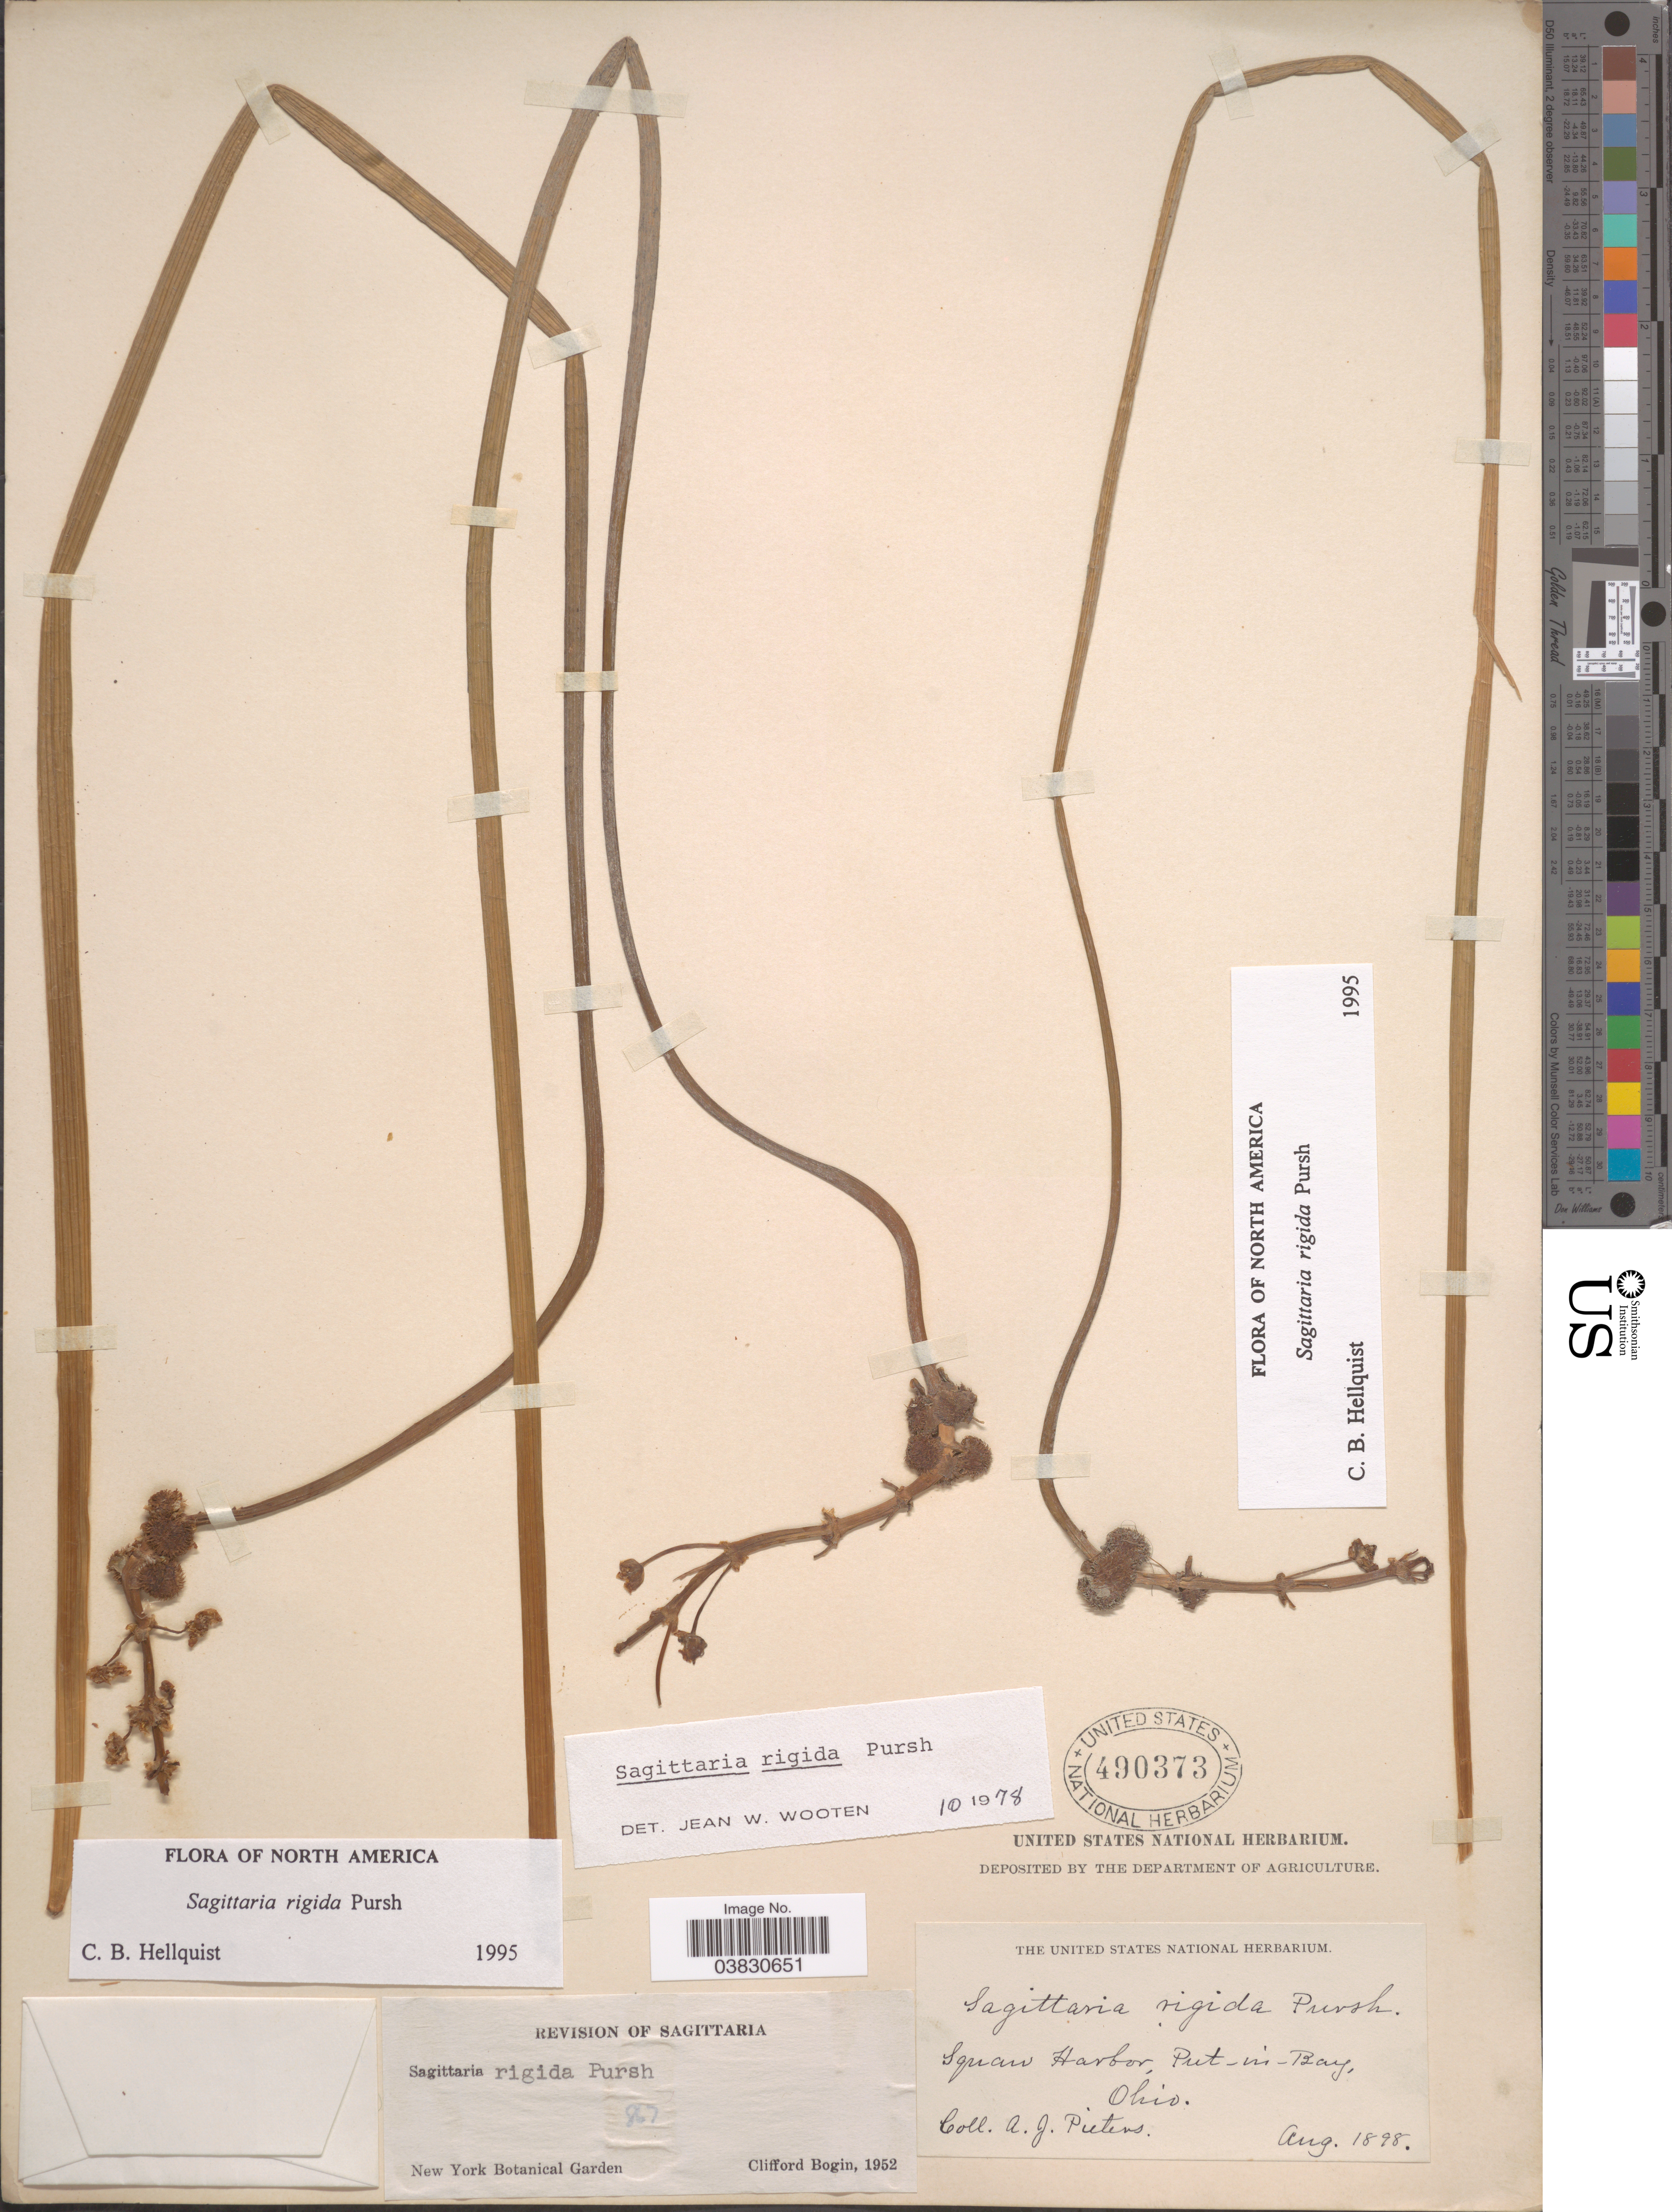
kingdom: Plantae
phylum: Tracheophyta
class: Liliopsida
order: Alismatales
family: Alismataceae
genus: Sagittaria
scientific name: Sagittaria rigida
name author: Pursh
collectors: A. Pieters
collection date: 1898-08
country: United States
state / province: Ohio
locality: Squaw Harbor, Put-in-Bay.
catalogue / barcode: US 490373